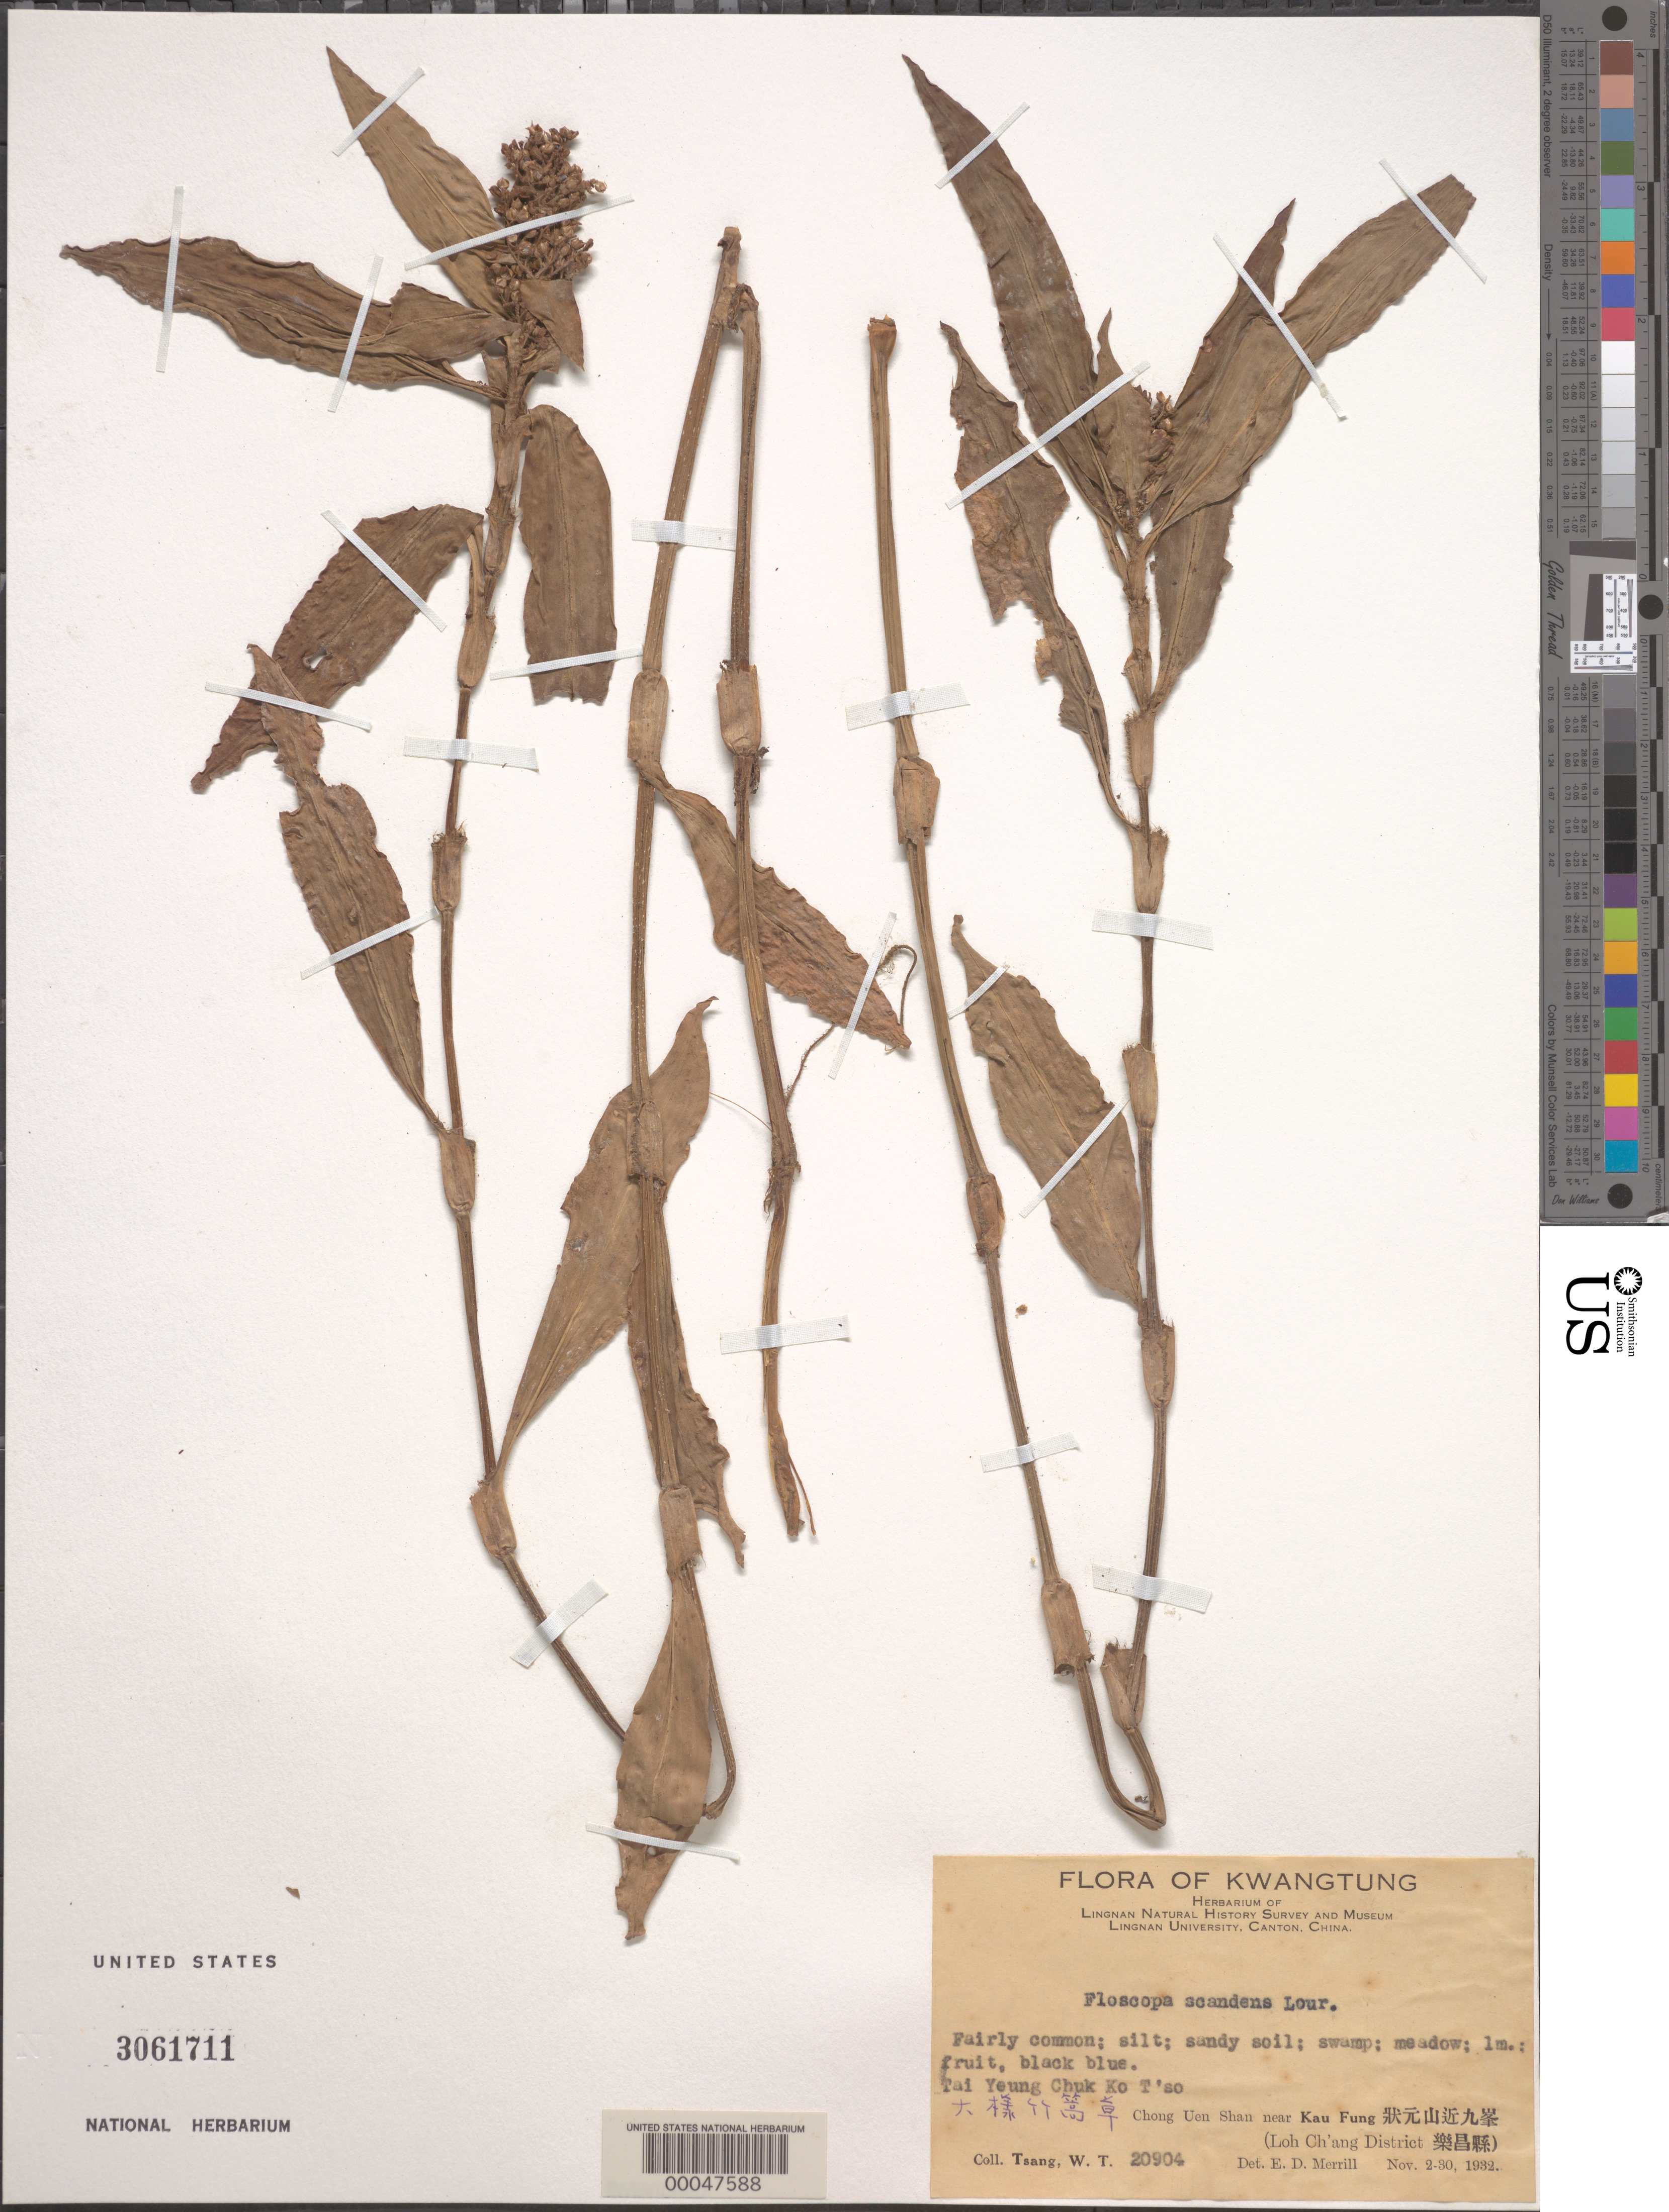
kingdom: Plantae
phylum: Tracheophyta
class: Liliopsida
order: Commelinales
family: Commelinaceae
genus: Floscopa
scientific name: Floscopa scandens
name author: Lour.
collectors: W. T. Tsang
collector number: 20904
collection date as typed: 02 Nov 1932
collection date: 1932-11-02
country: China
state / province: Guangdong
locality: Tai yeung chuk do t'so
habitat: Silt; sandy soil, swamp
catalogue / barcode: US 3061711